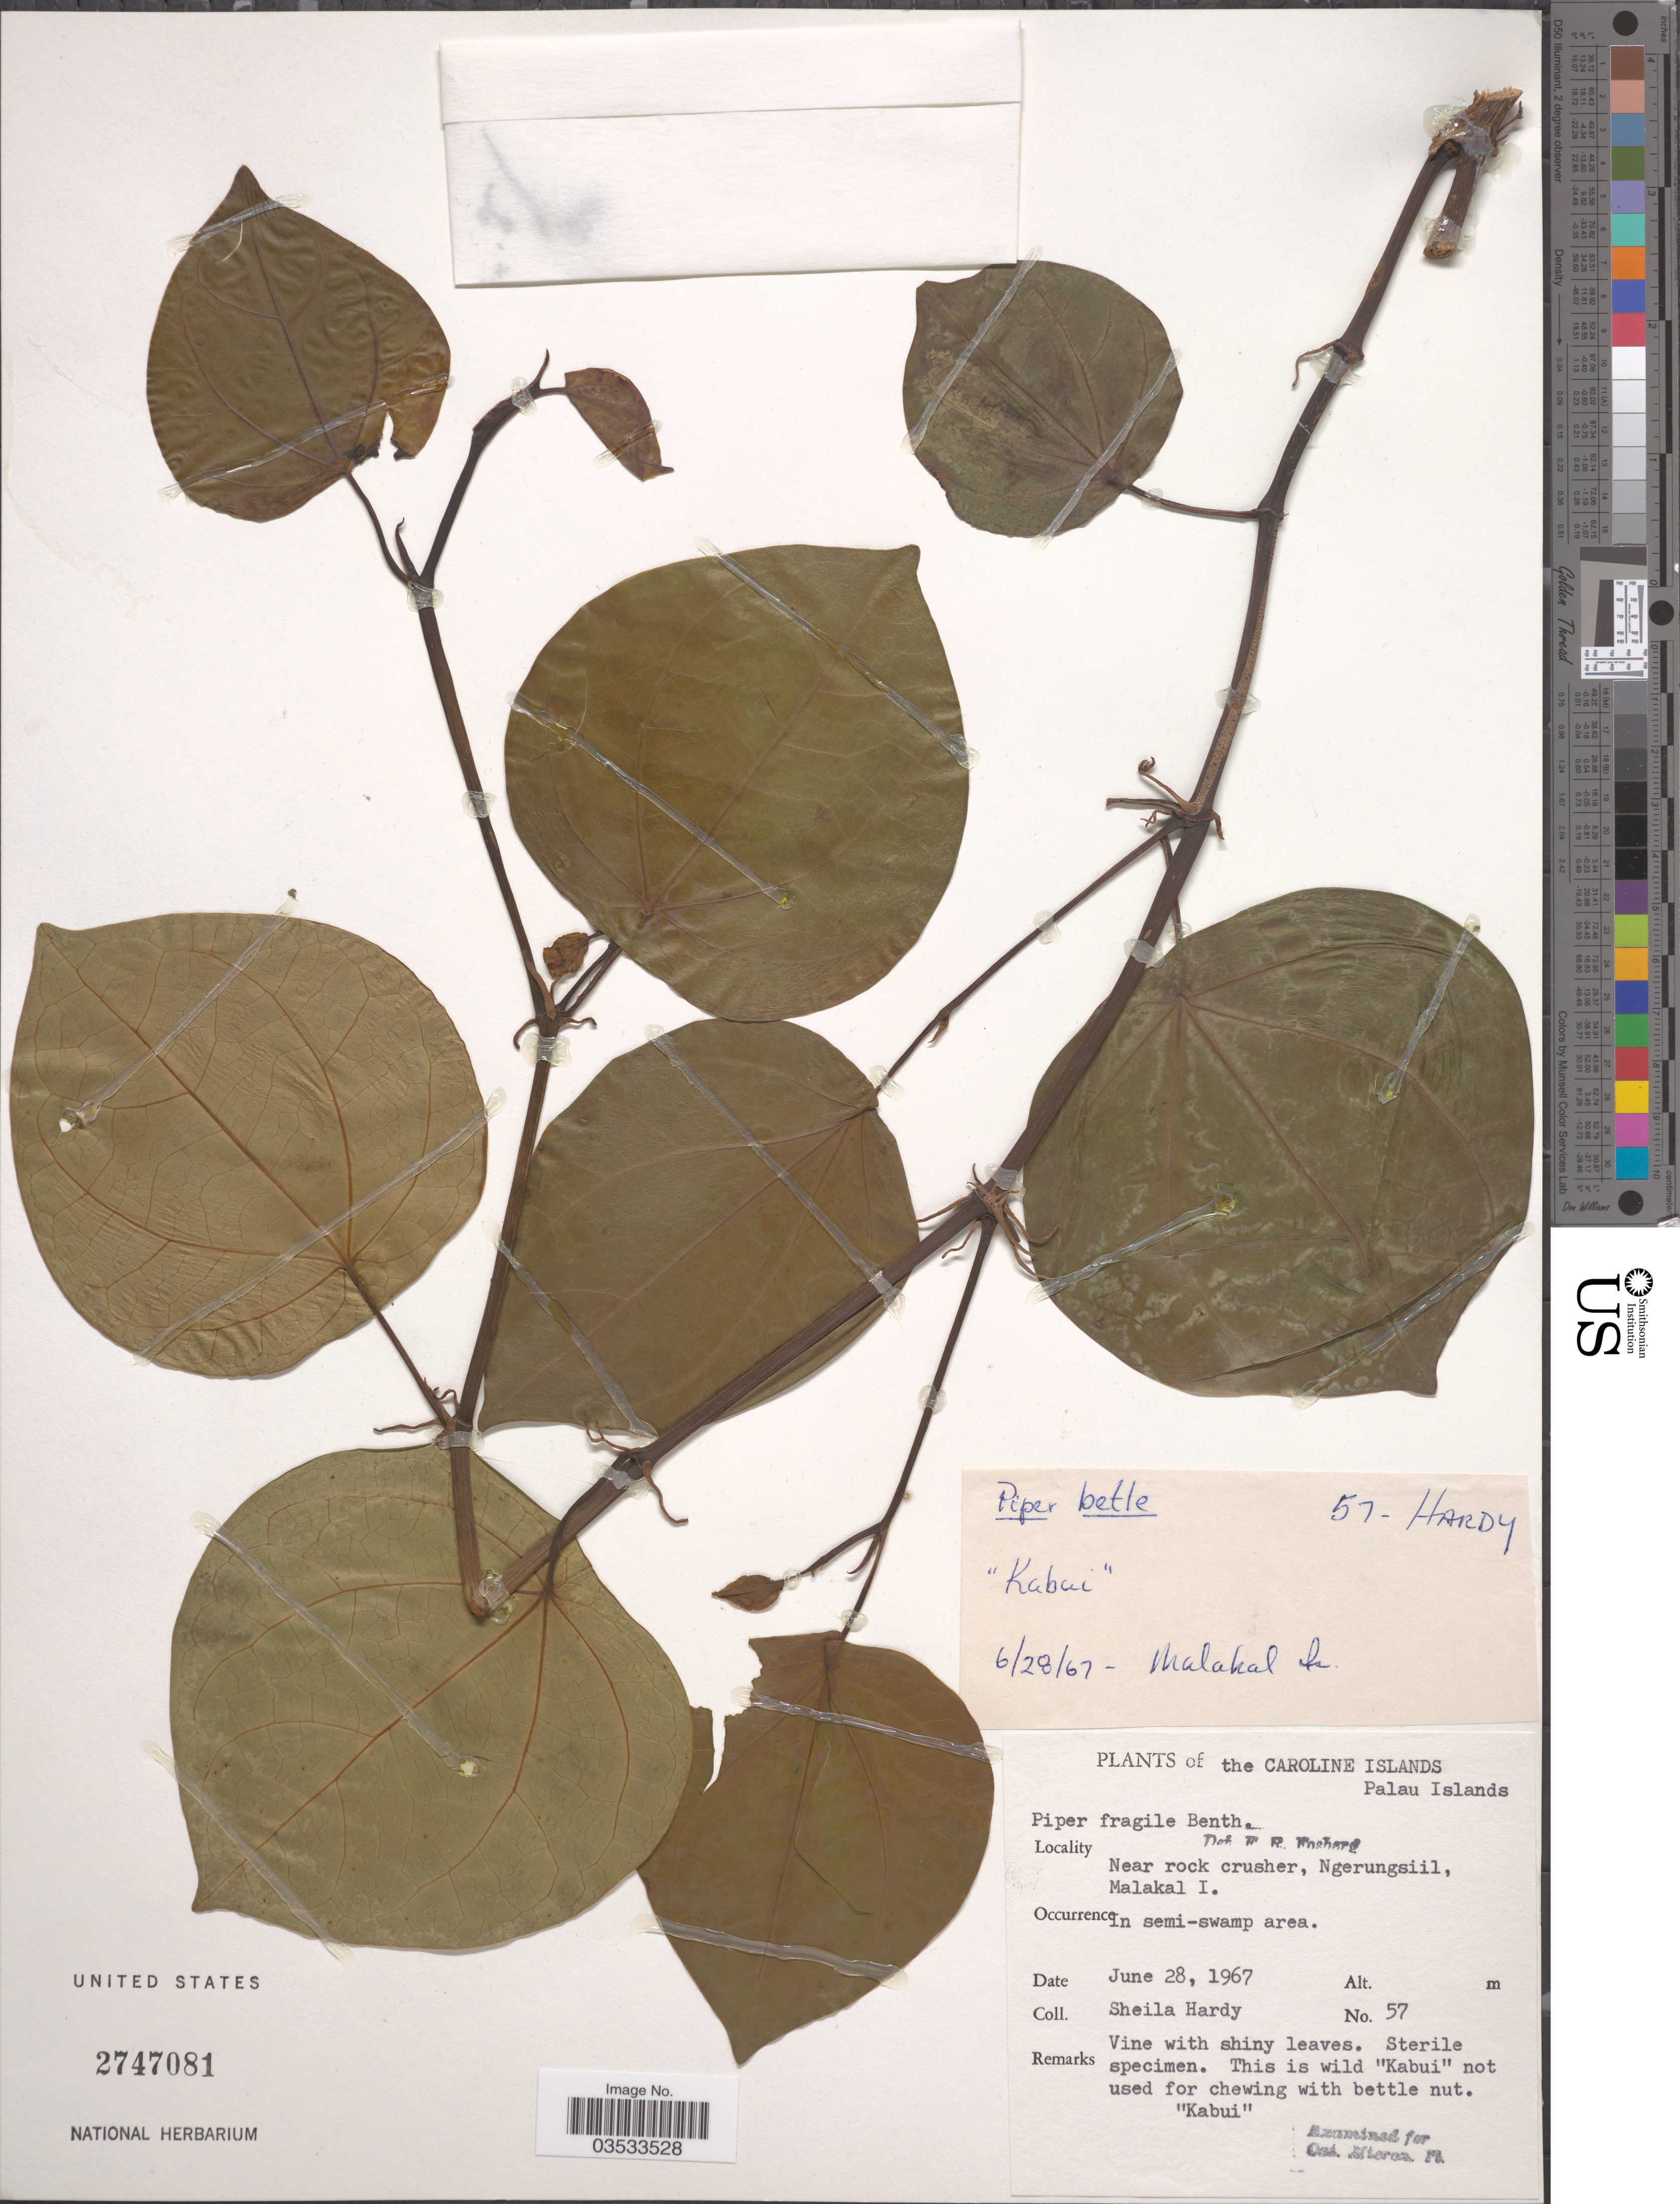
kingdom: Plantae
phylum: Tracheophyta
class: Magnoliopsida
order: Piperales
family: Piperaceae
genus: Piper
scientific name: Piper fragile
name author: Benth.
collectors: S. Hardy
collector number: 57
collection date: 1967-06-28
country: Palau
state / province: Koror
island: Ngemelachel [Malakal]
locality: The Caroline Islands. Palau District. Near rock crusher, Ngerungsiil, Malakal I. In semi-swamp area.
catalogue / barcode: US 2747081